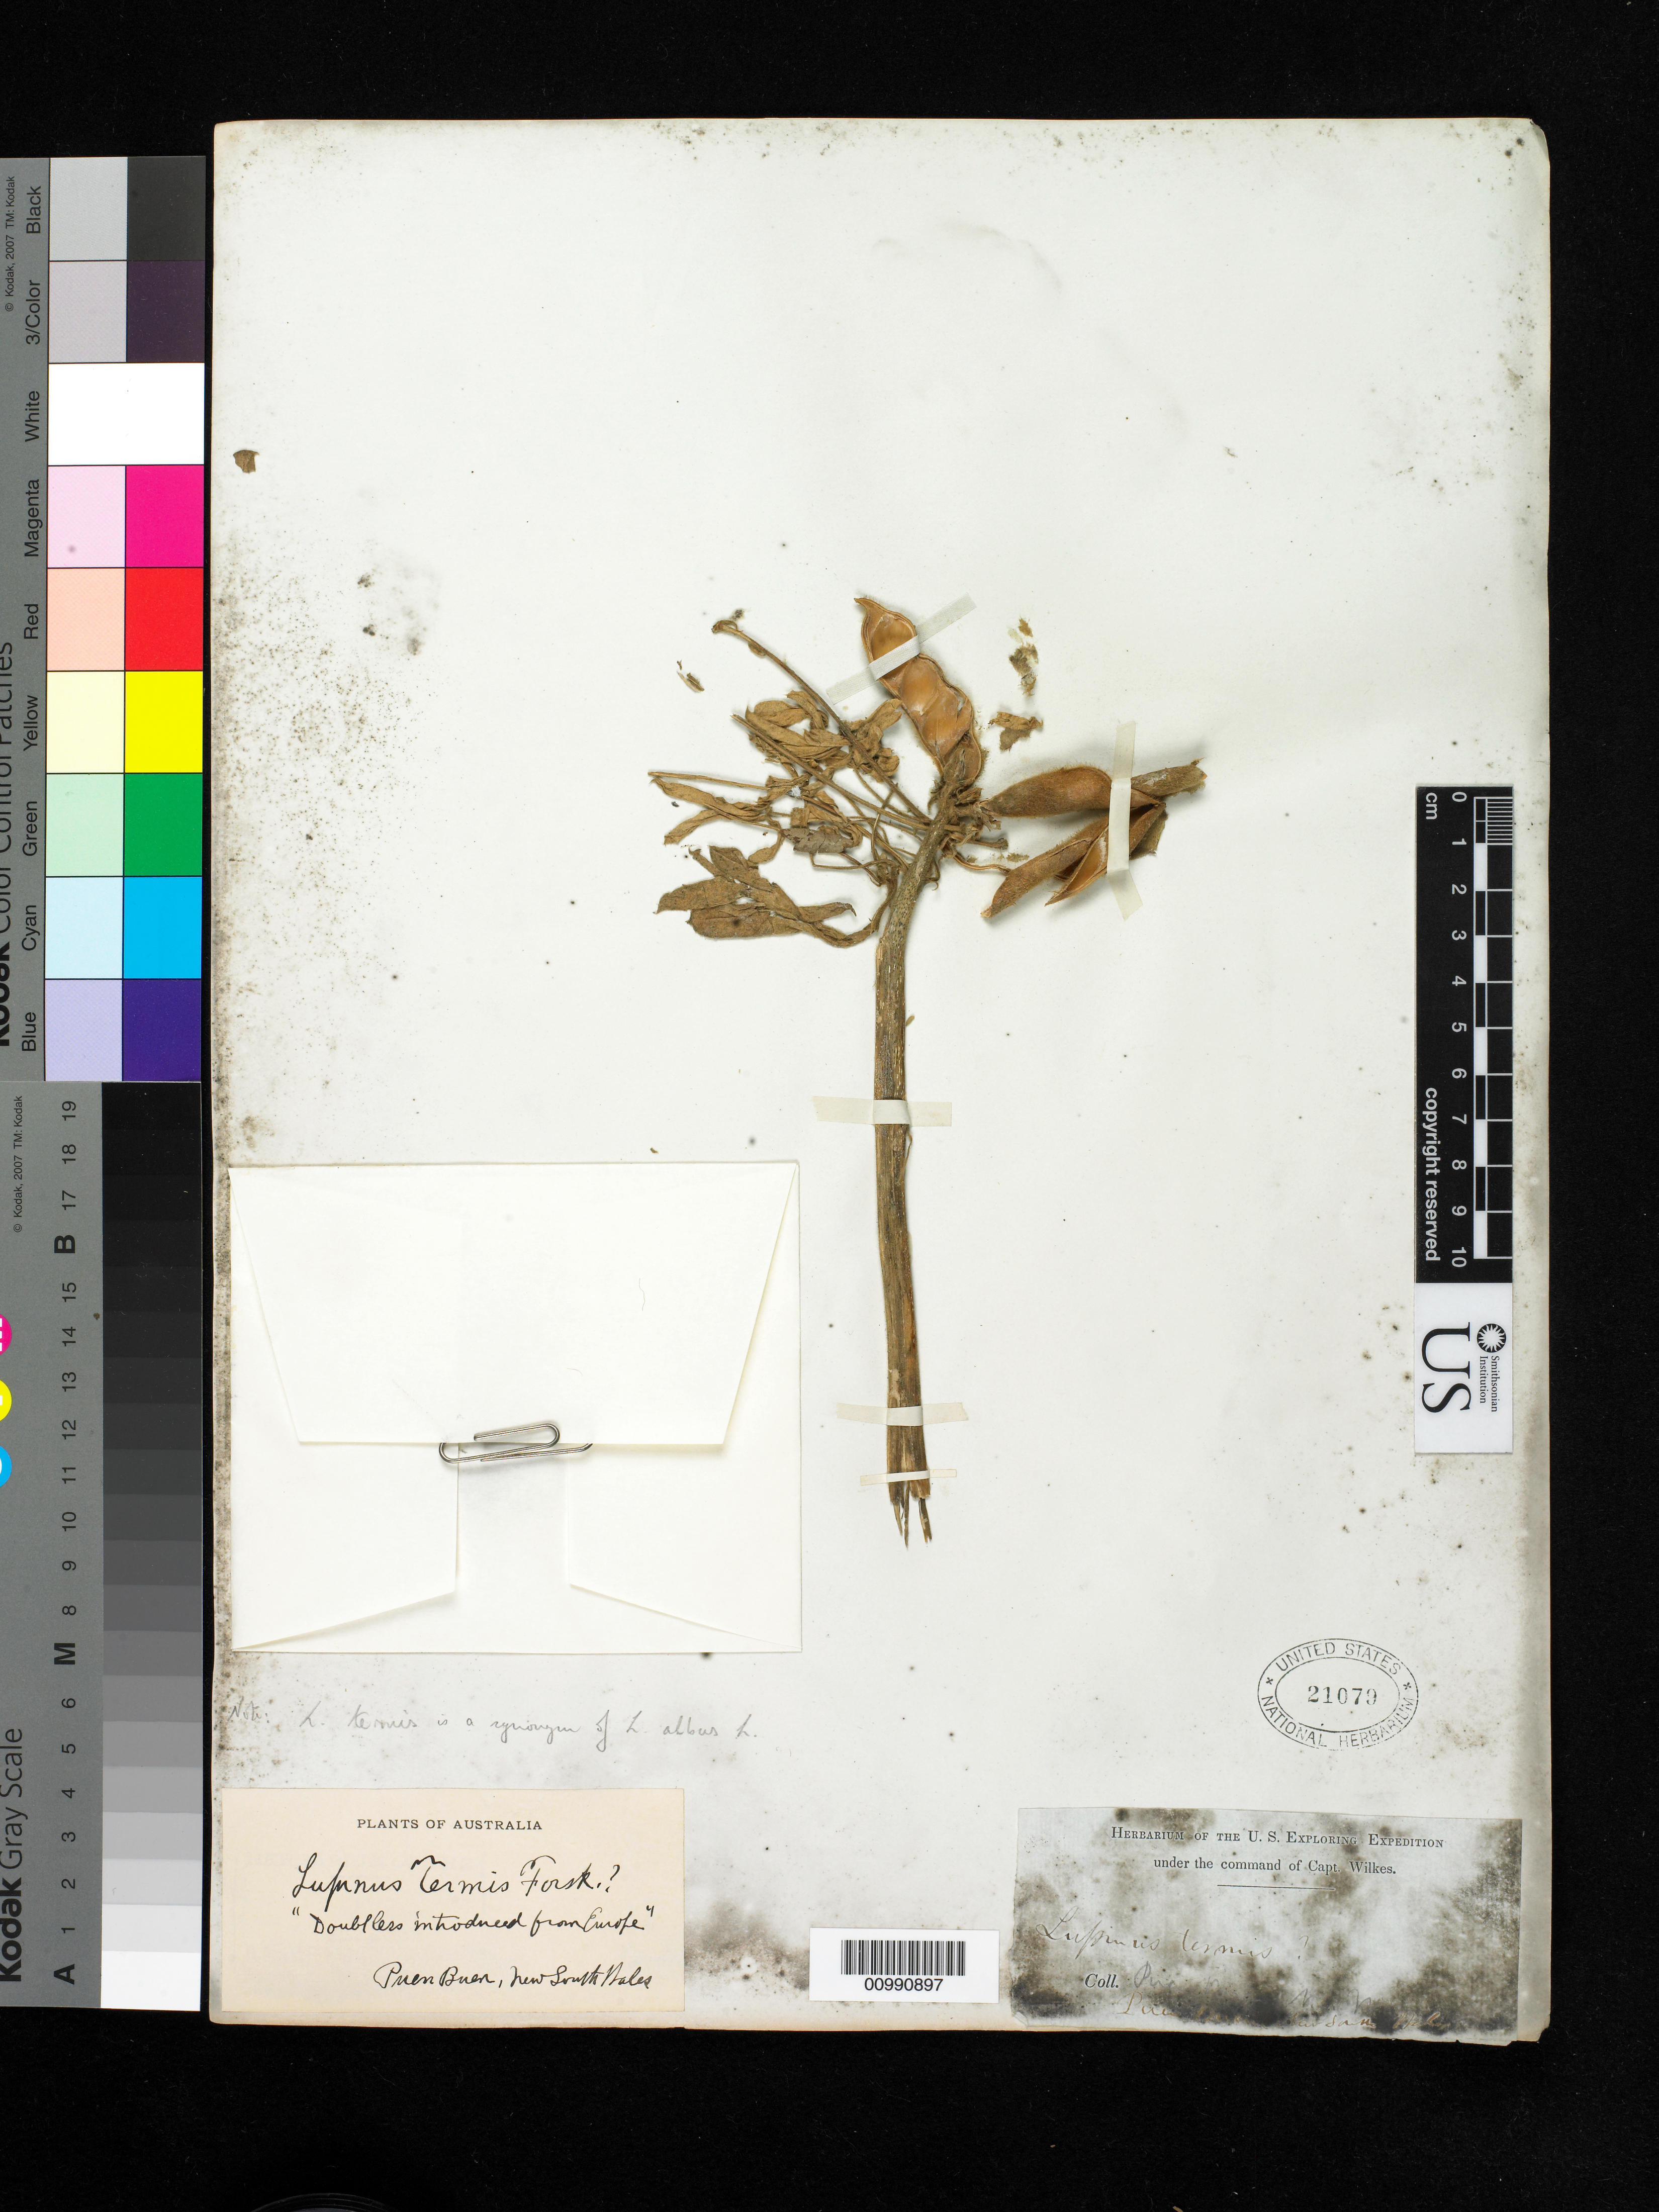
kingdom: Plantae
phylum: Tracheophyta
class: Magnoliopsida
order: Fabales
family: Fabaceae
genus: Lupinus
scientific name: Lupinus tenellus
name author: Douglas ex G. Don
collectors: Wilkes Explor. Exped.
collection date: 1838/1842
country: Australia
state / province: New South Wales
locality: Puen Buen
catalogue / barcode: US 21079